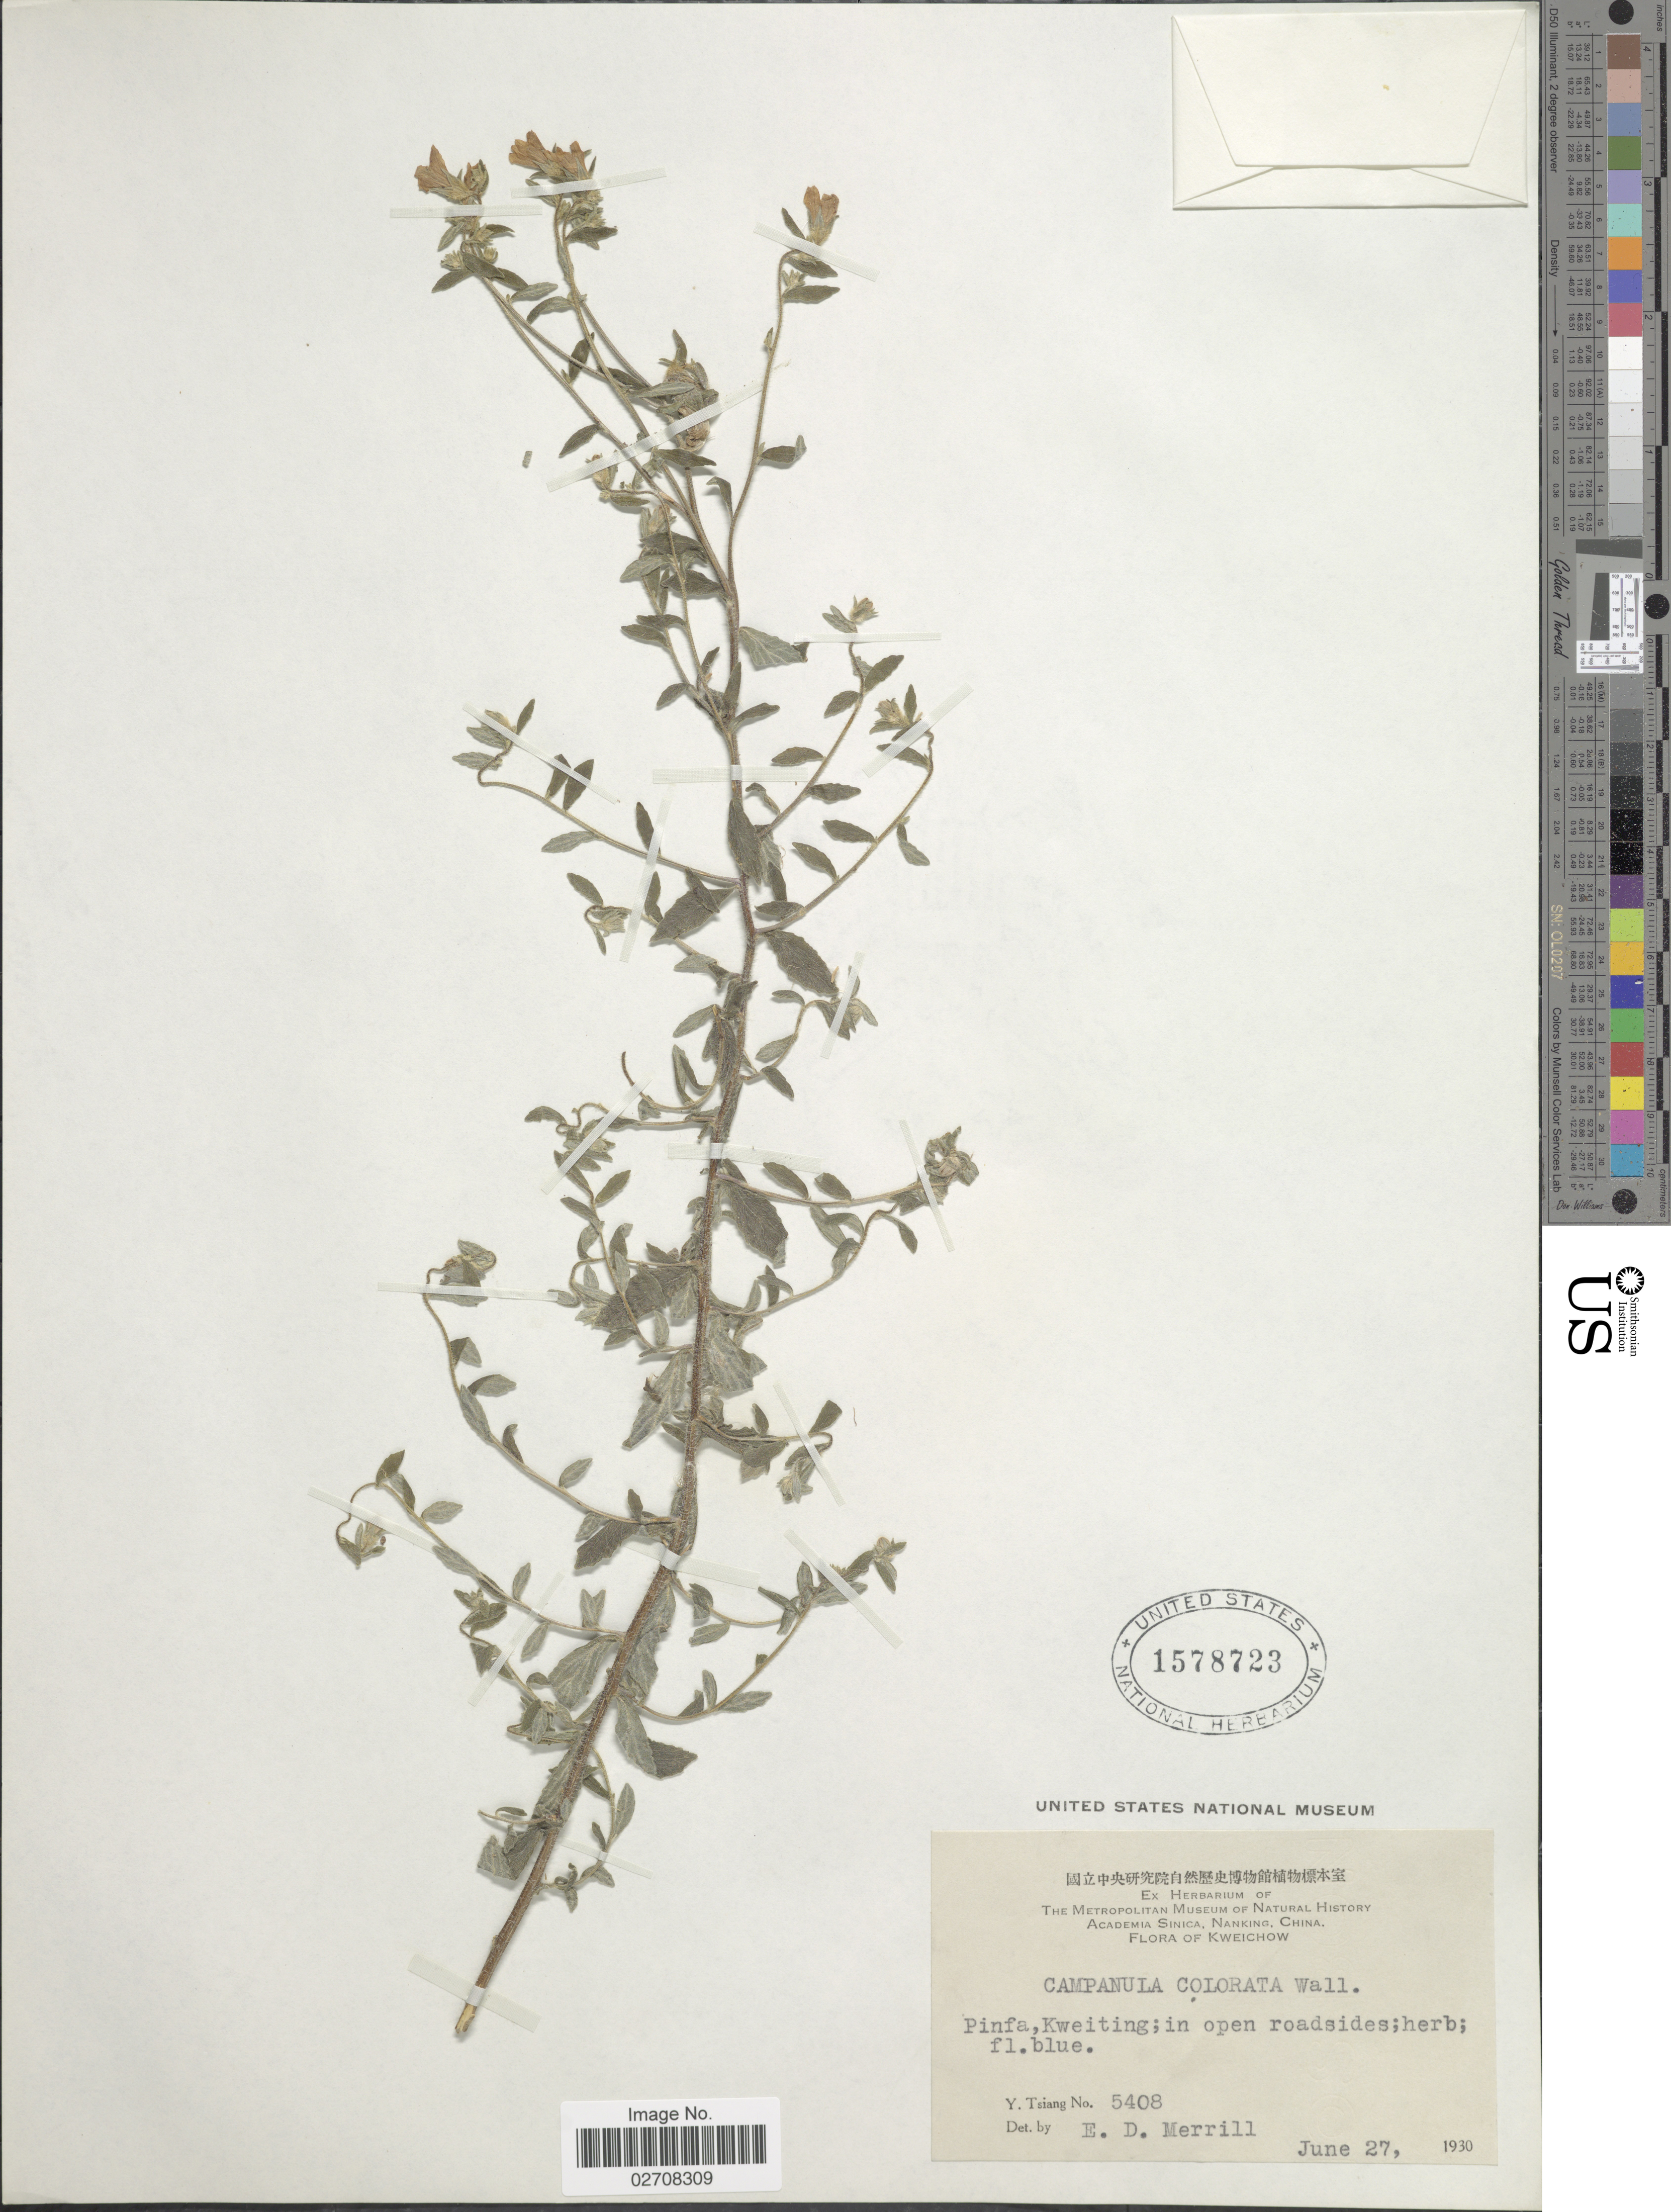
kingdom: Plantae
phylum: Tracheophyta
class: Magnoliopsida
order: Asterales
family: Campanulaceae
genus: Campanula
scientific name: Campanula colorata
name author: Wall.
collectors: Y. Tsiang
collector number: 5408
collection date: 1930-06-27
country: China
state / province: Guizhou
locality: Kweichow. Pinfa, Kweiting.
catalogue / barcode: US 1578723